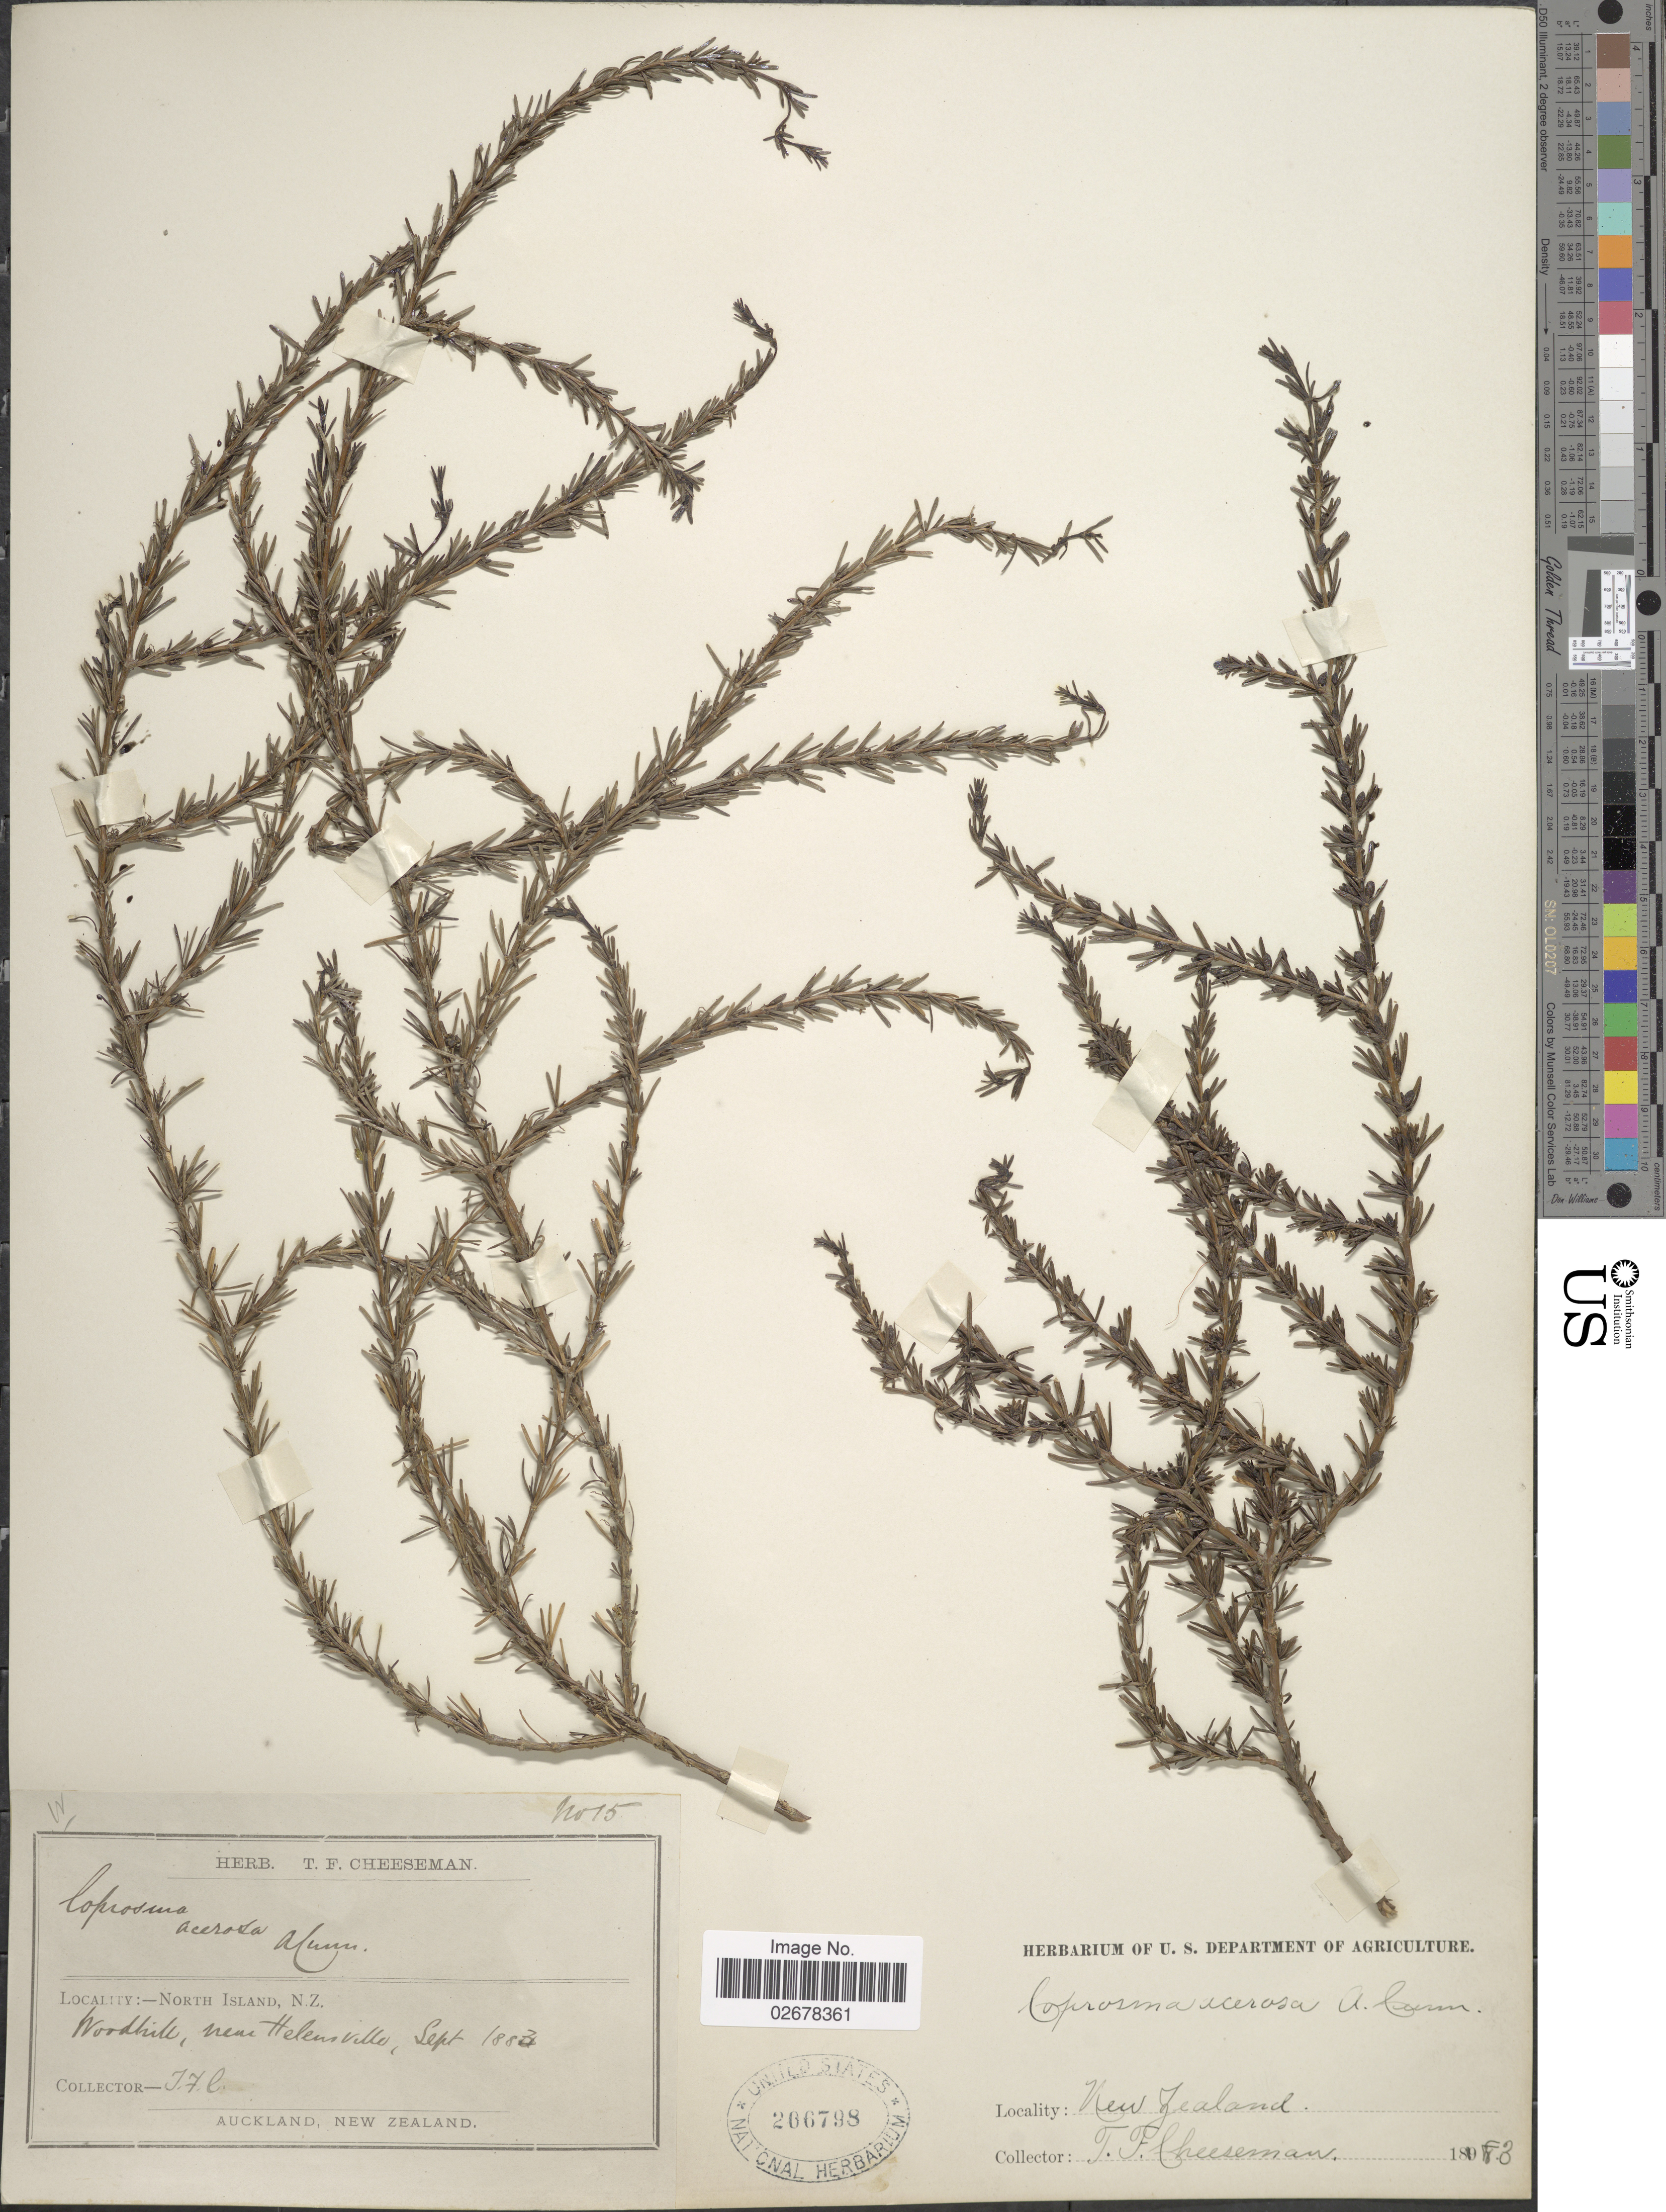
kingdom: Plantae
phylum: Tracheophyta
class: Magnoliopsida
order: Gentianales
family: Rubiaceae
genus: Coprosma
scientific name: Coprosma acerosa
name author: A. Cunn.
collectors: T. F. Cheeseman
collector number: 15*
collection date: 1883-09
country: New Zealand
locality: North Island, Woodhill, near Helensville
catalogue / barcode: US 206798